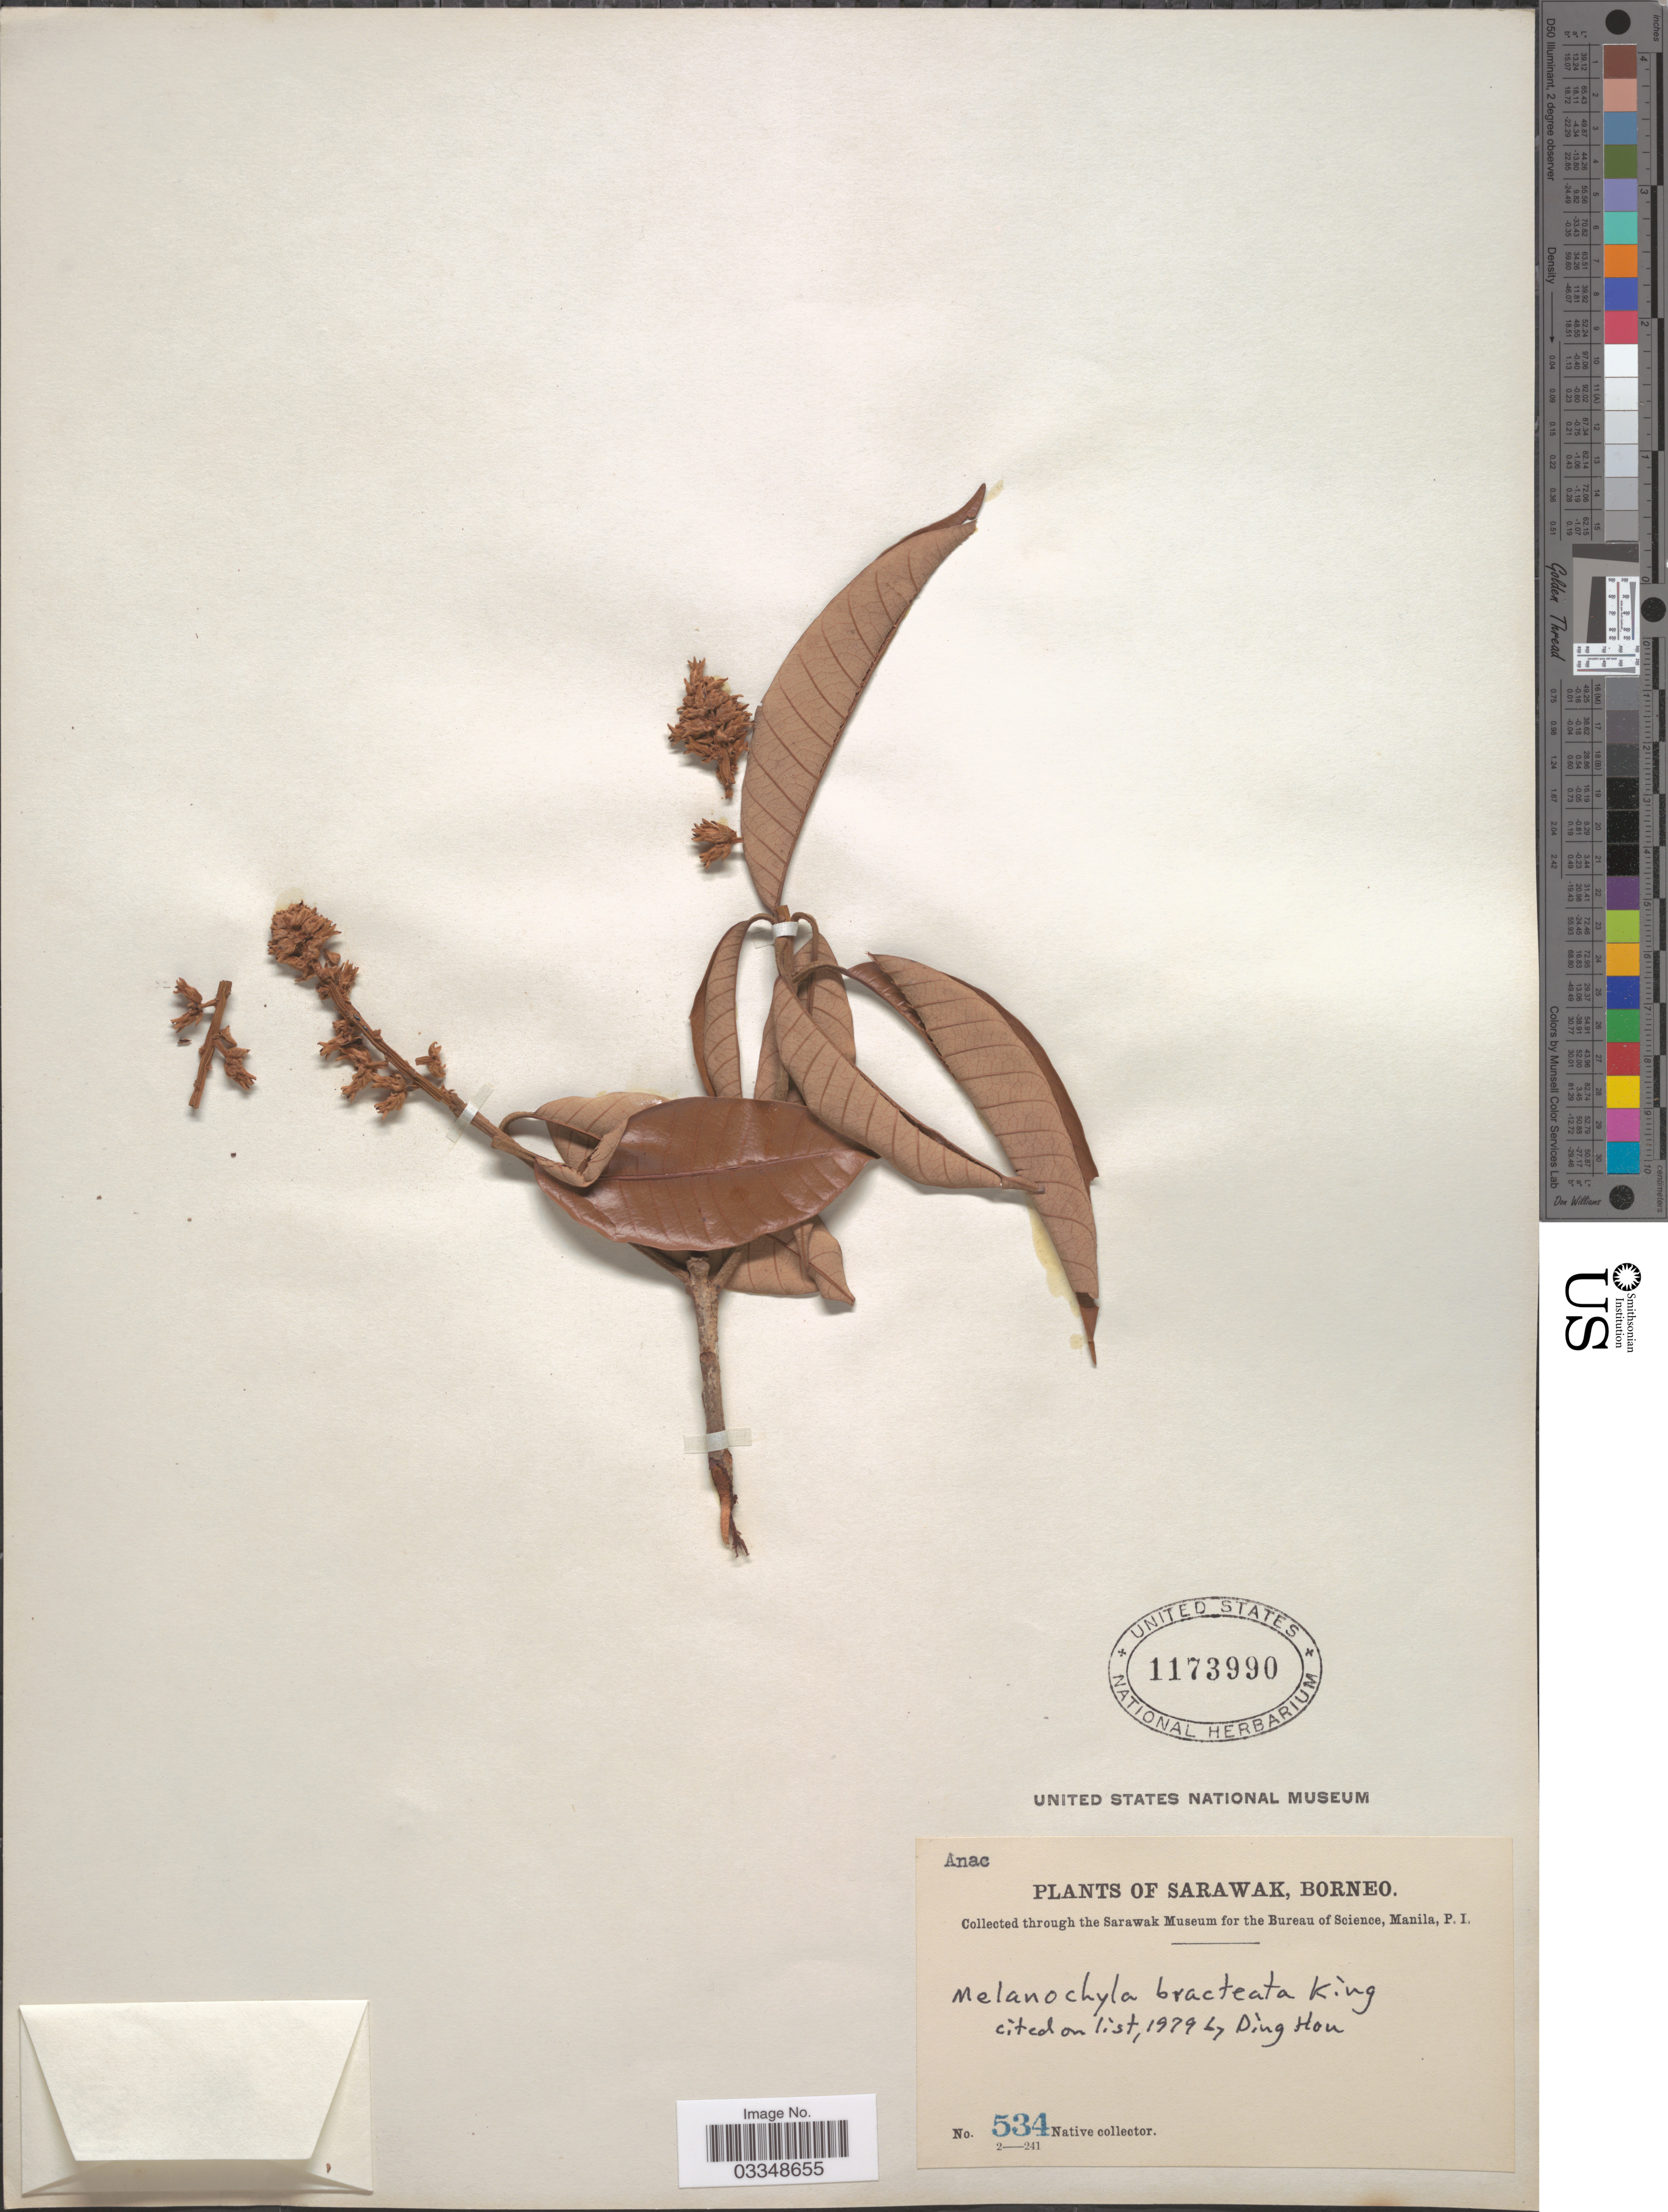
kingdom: Plantae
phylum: Tracheophyta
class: Magnoliopsida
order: Sapindales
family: Anacardiaceae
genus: Melanochyla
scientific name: Melanochyla bracteata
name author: King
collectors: Native collector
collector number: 534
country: Malaysia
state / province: Sarawak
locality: Borneo.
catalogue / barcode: US 1173990